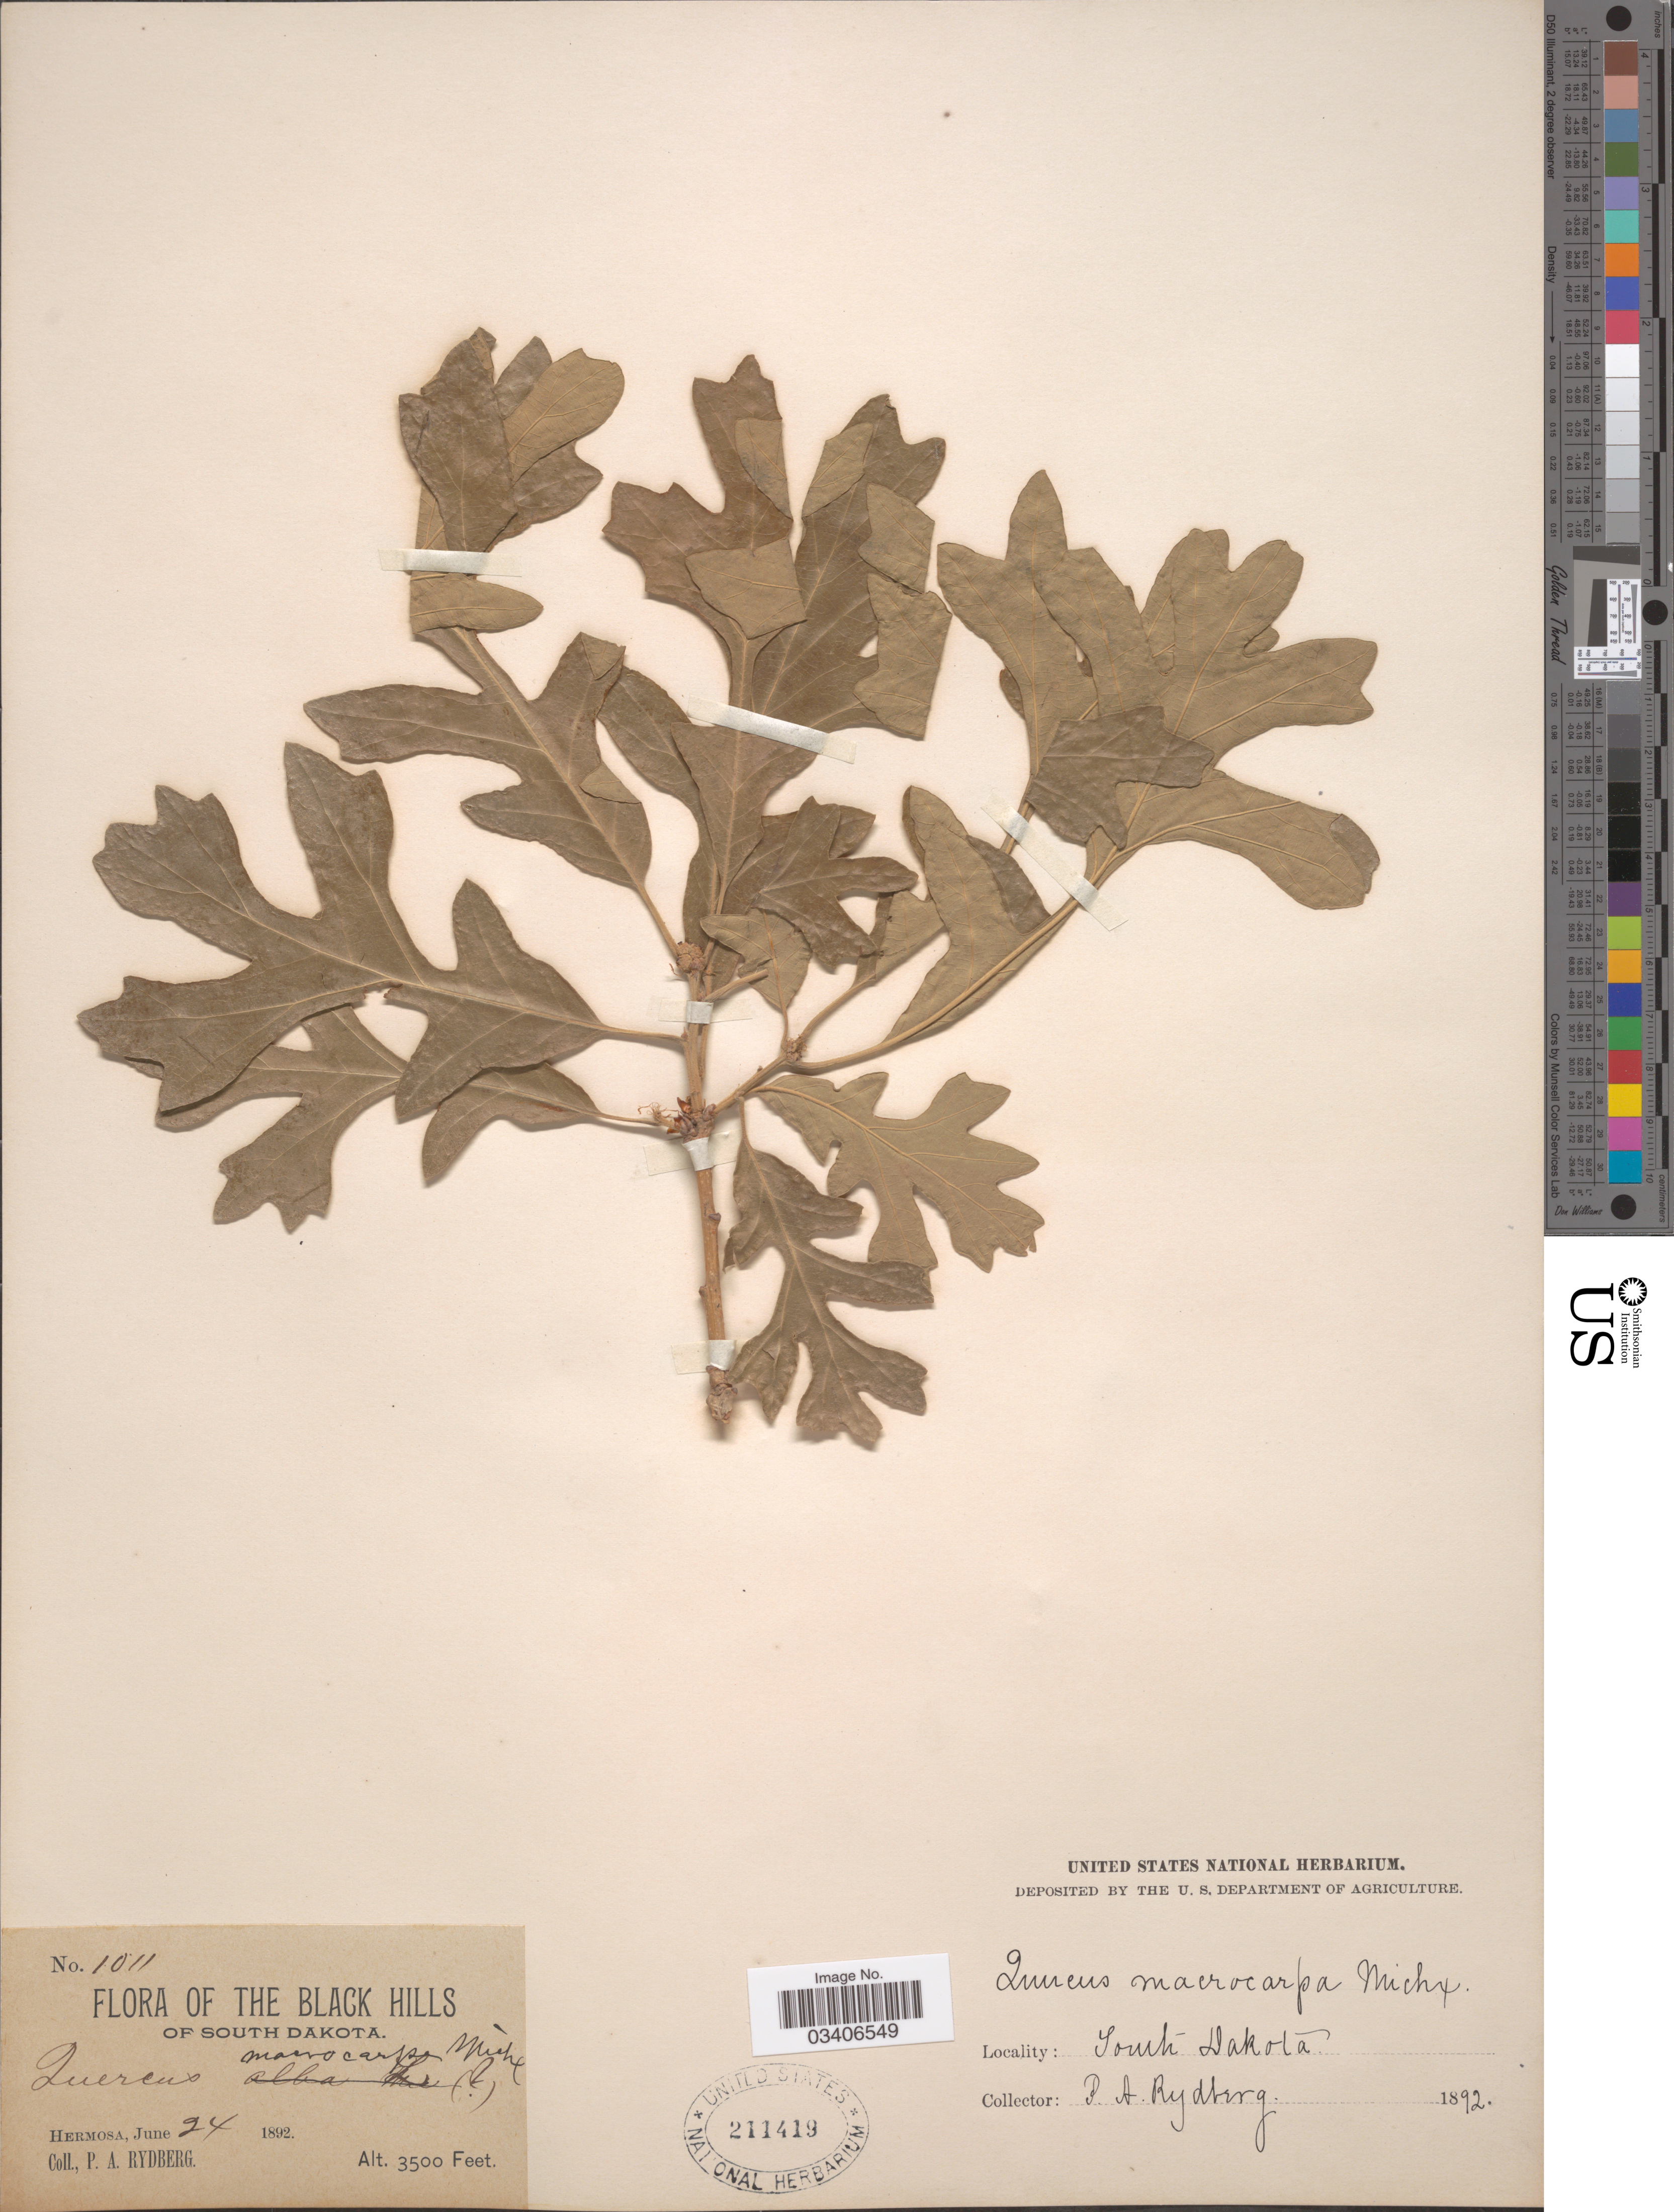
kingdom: Plantae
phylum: Tracheophyta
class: Magnoliopsida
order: Fagales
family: Fagaceae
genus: Quercus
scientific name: Quercus macrocarpa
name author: Michx.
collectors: P. A. Rydberg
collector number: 1011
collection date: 1892-06-24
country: United States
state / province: South Dakota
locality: The Black Hills, Hermosa.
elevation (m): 1067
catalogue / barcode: US 211419